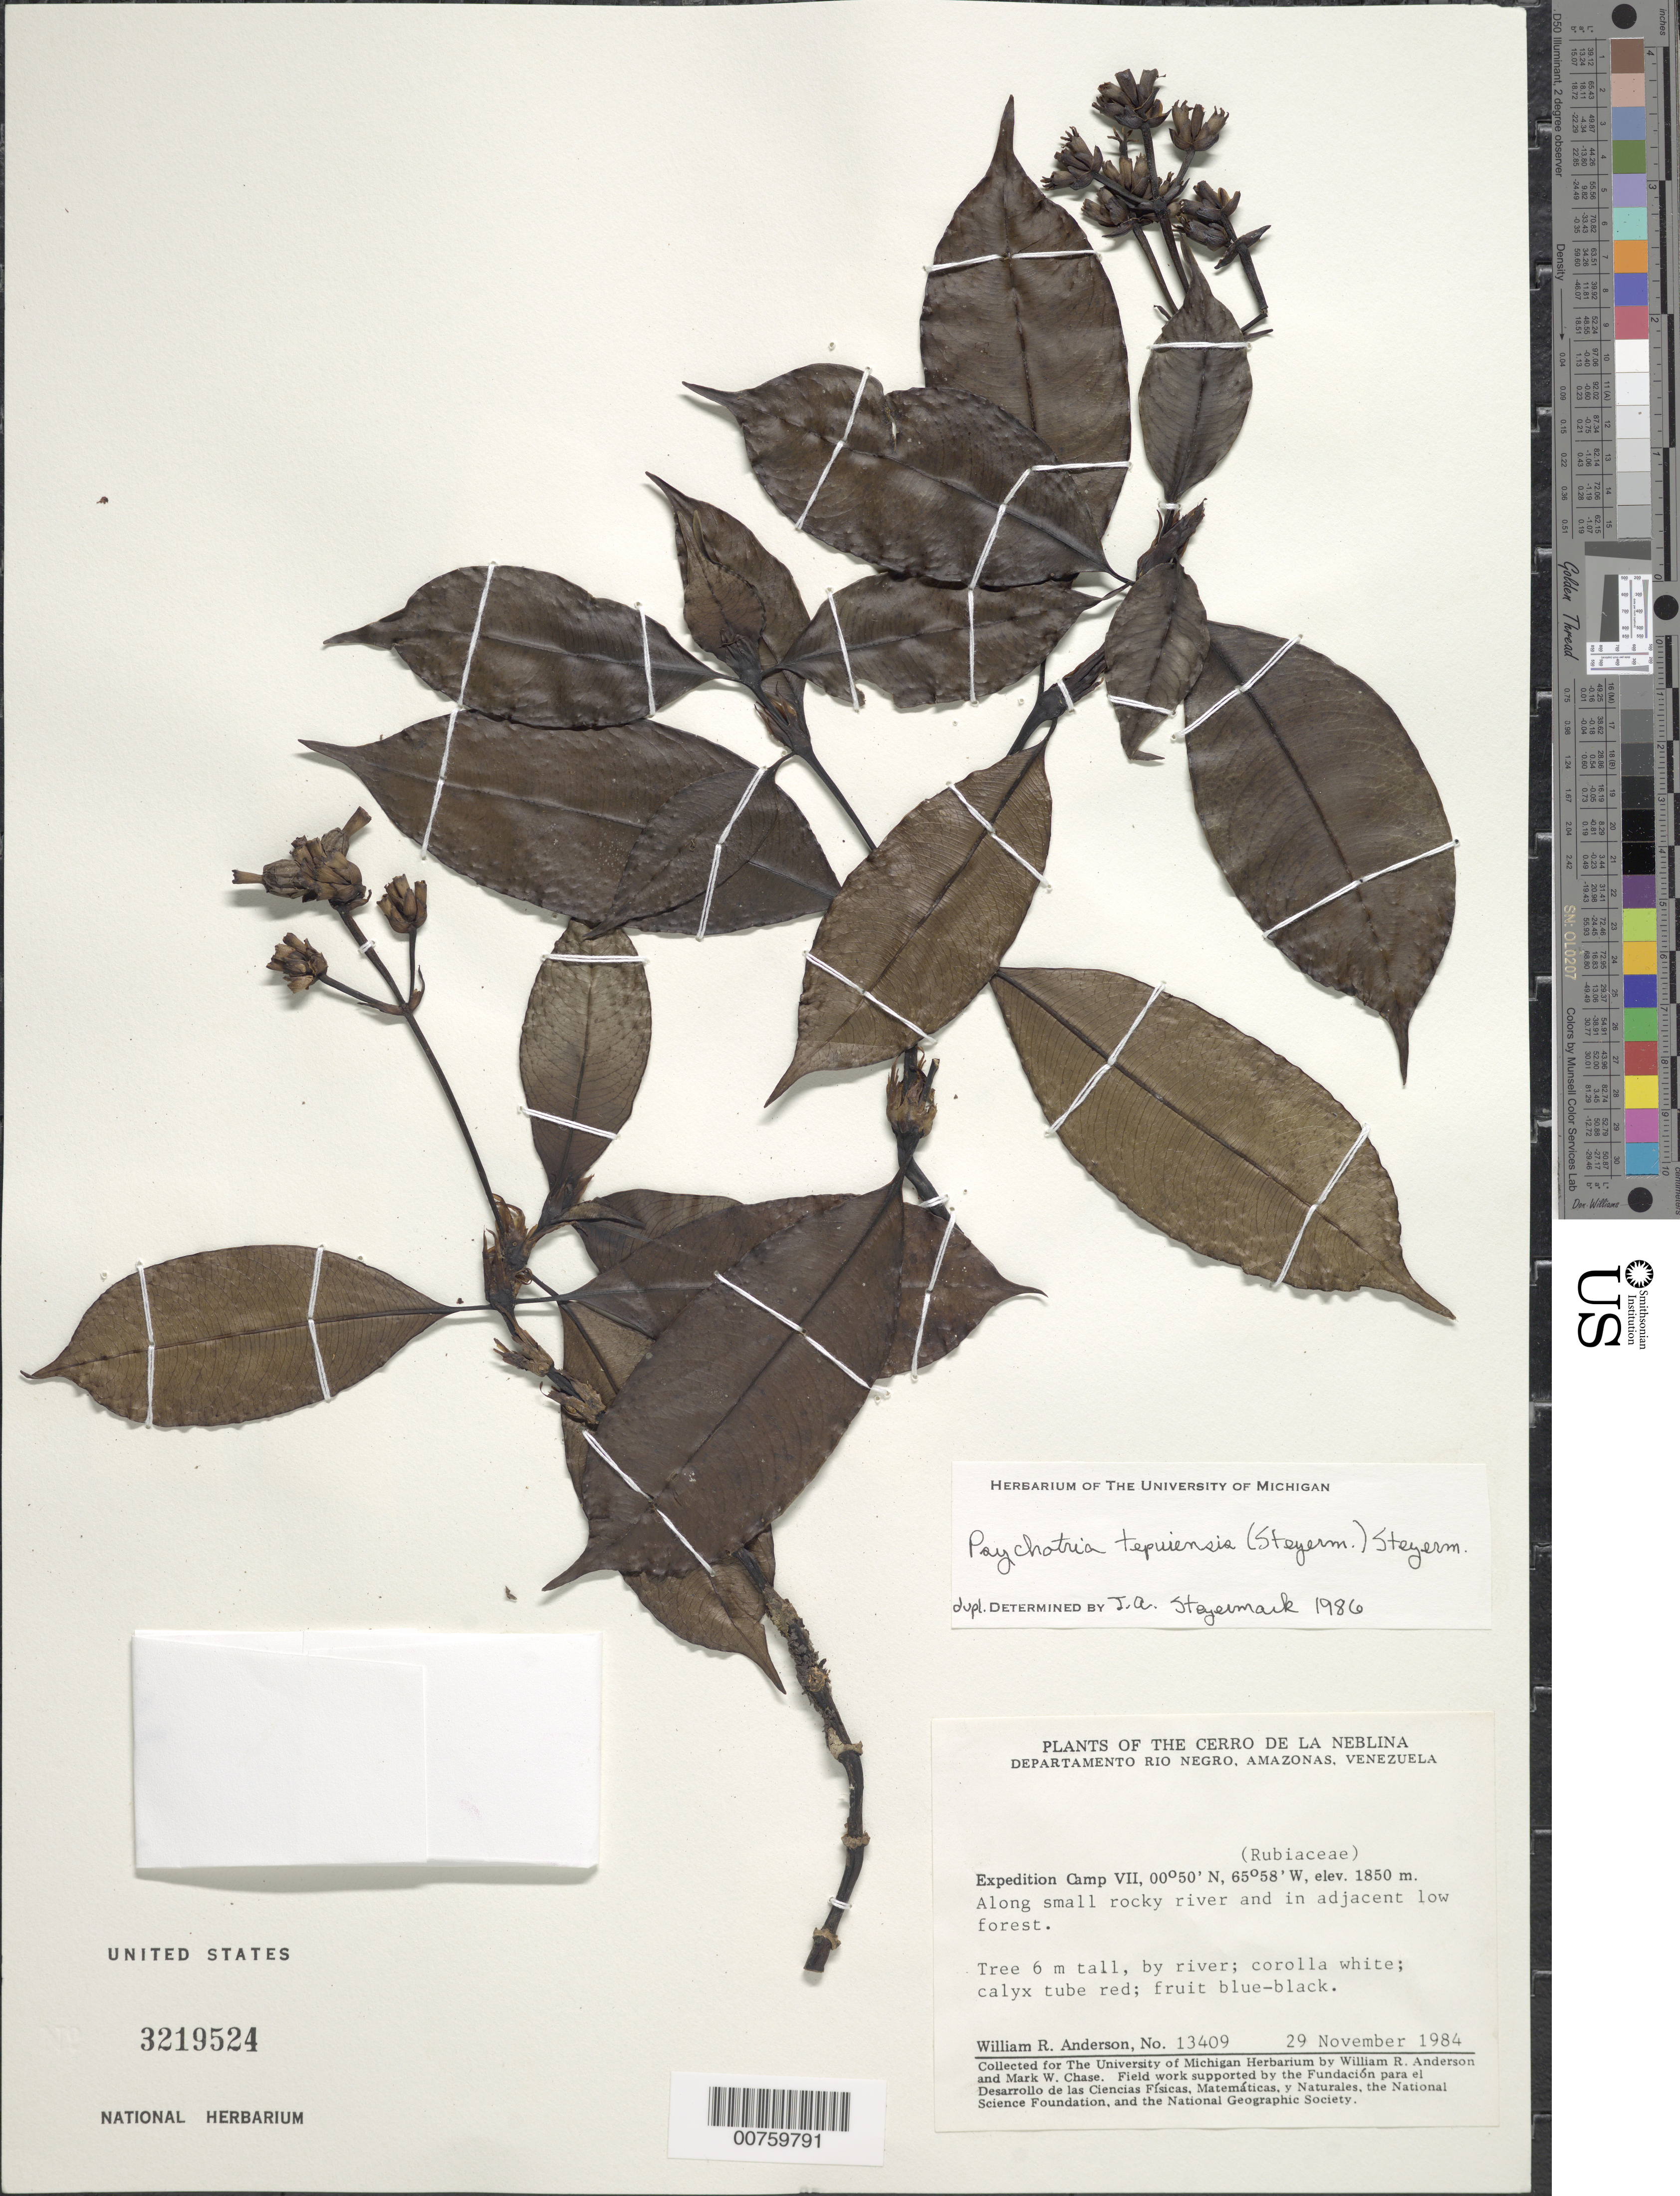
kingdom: Plantae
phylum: Tracheophyta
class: Magnoliopsida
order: Gentianales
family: Rubiaceae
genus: Psychotria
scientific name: Psychotria tepuiensis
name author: (Steyerm.) Steyerm.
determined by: Steyermark, Julian A., (VEN)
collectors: W. R. Anderson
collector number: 13409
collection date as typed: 29-Nov-84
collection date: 1984-11-29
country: Venezuela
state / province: Amazonas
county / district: Río Negro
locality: Cerro de la Neblina, Expedition Base Camp VII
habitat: Small rocky river in adjacent low forest; by river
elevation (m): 1850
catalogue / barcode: US 3219524